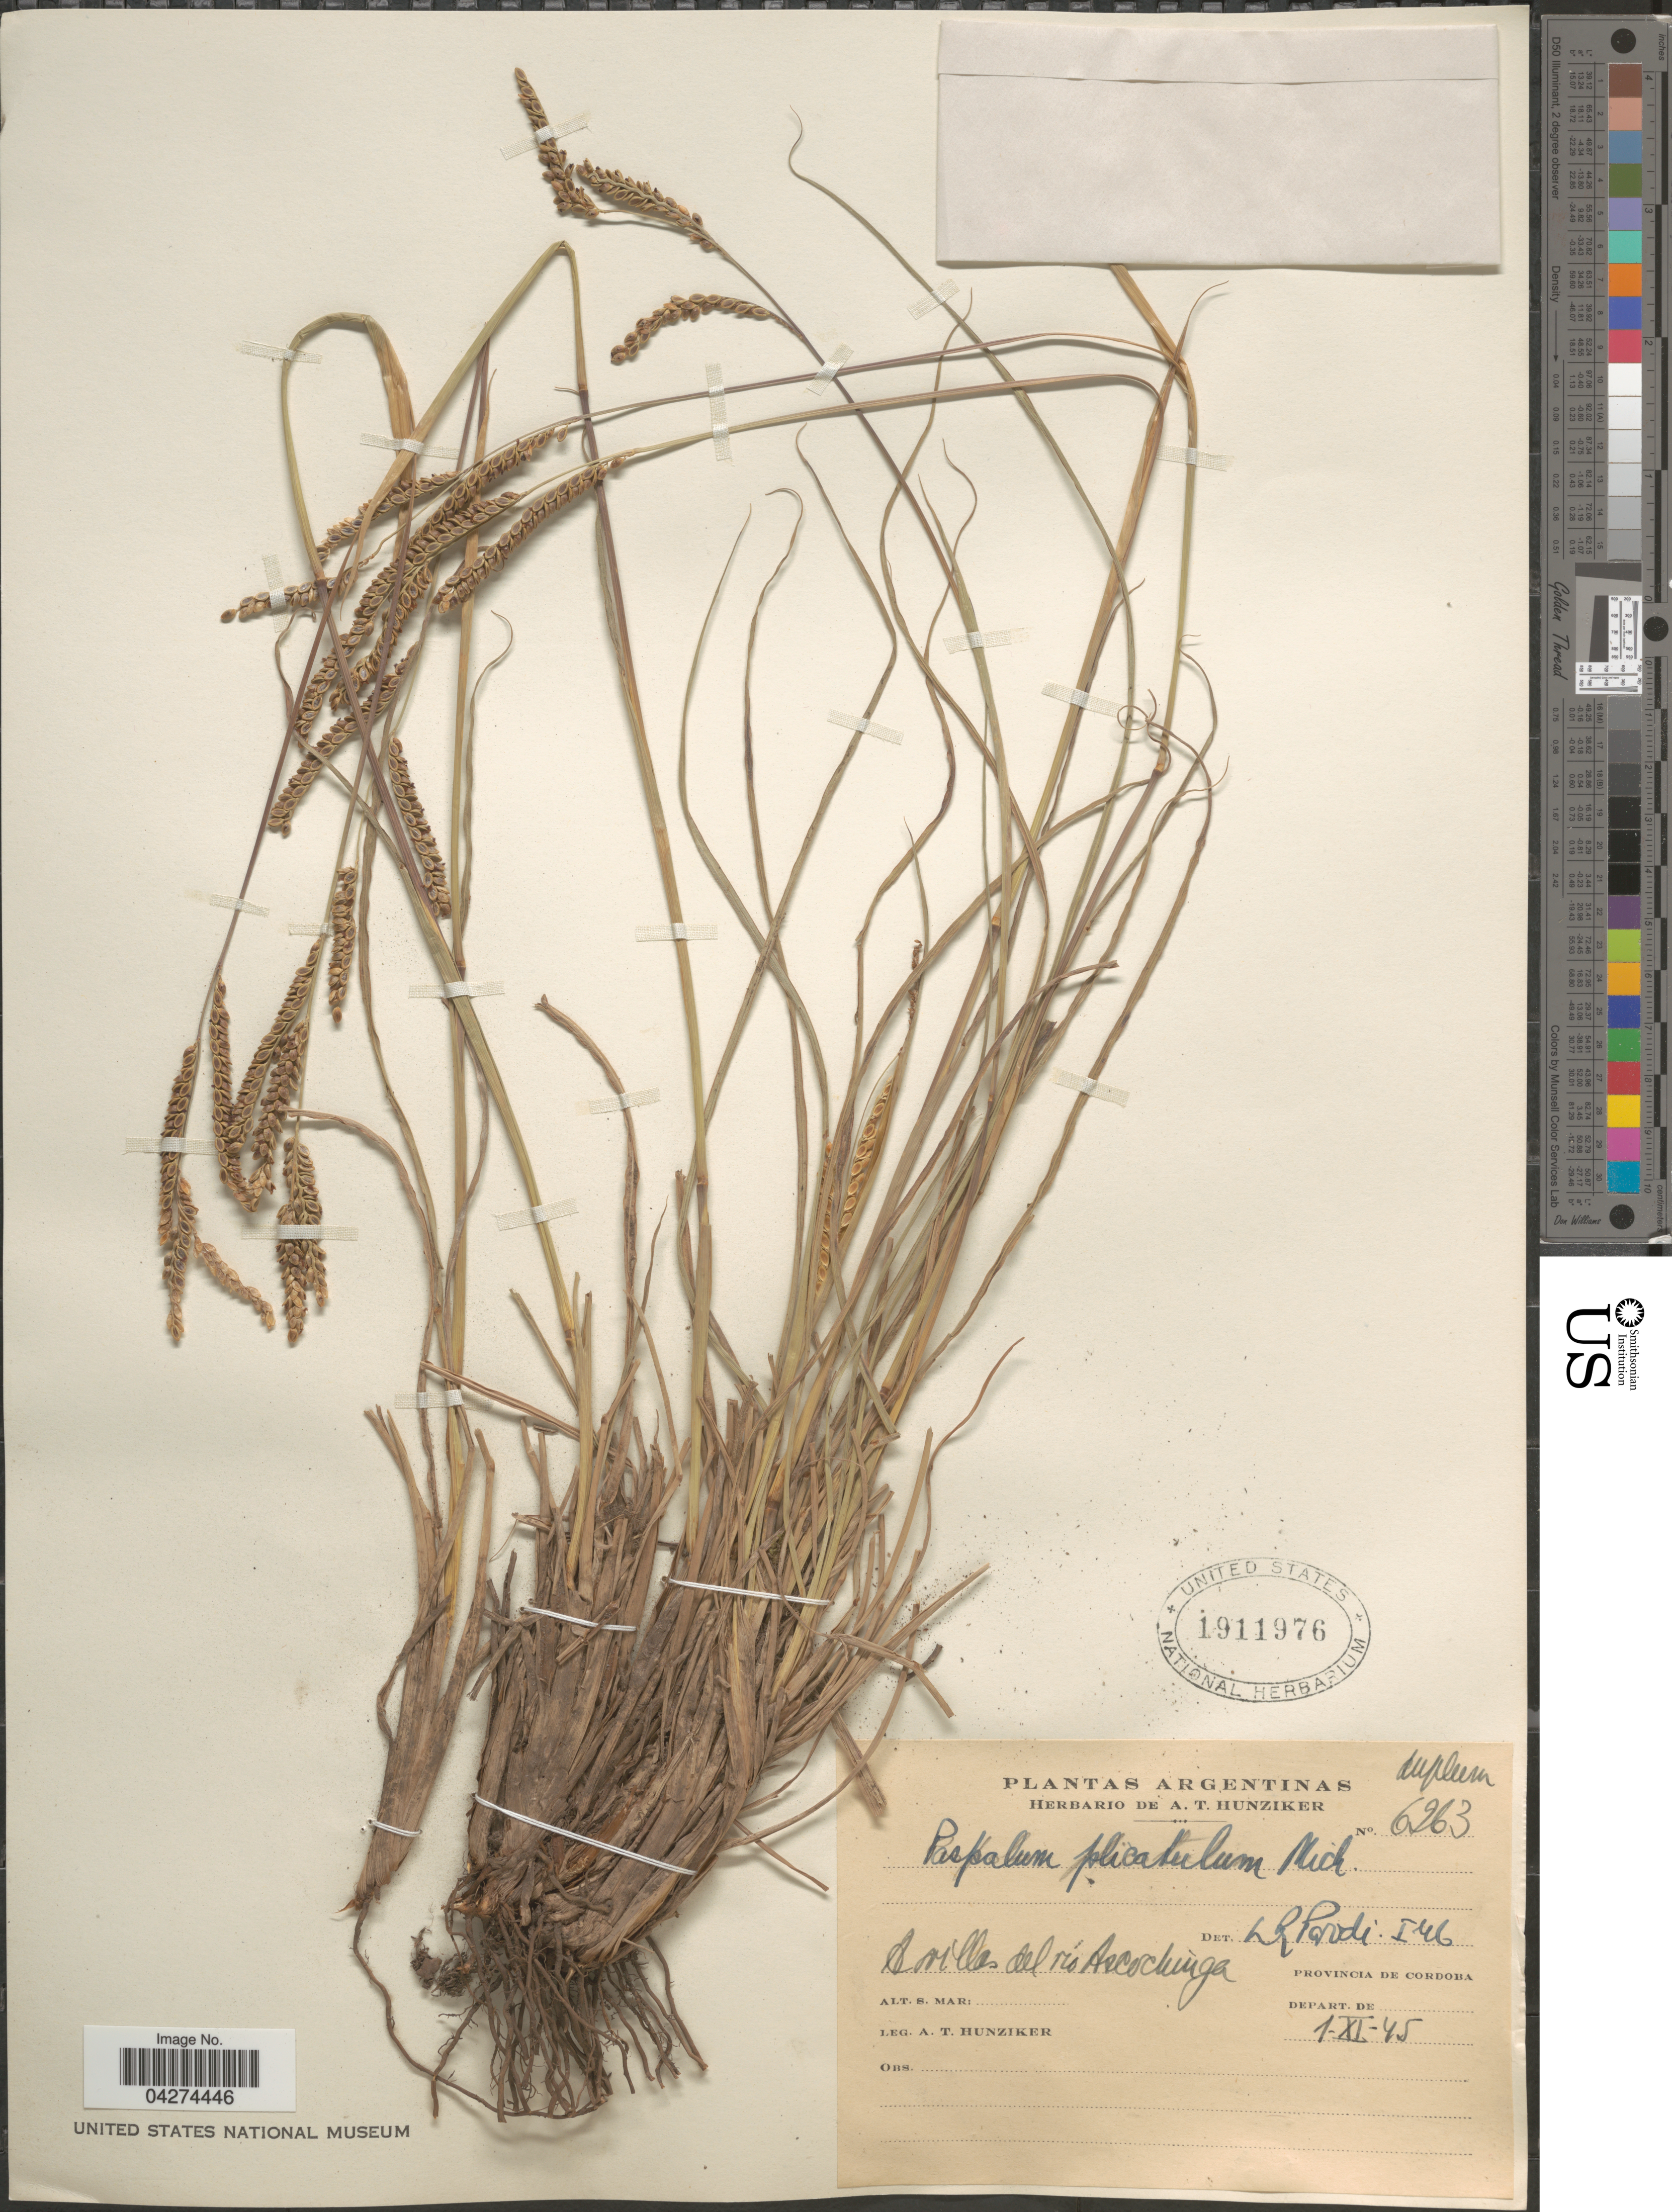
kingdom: Plantae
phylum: Tracheophyta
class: Liliopsida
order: Poales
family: Poaceae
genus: Paspalum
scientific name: Paspalum plicatulum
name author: Michx.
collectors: A. T. Hunziker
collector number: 6263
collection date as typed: Transcribed d/m/y: 1/11/45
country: Argentina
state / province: Cordoba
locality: Corillas del río Ascochinga.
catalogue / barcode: US 1911976